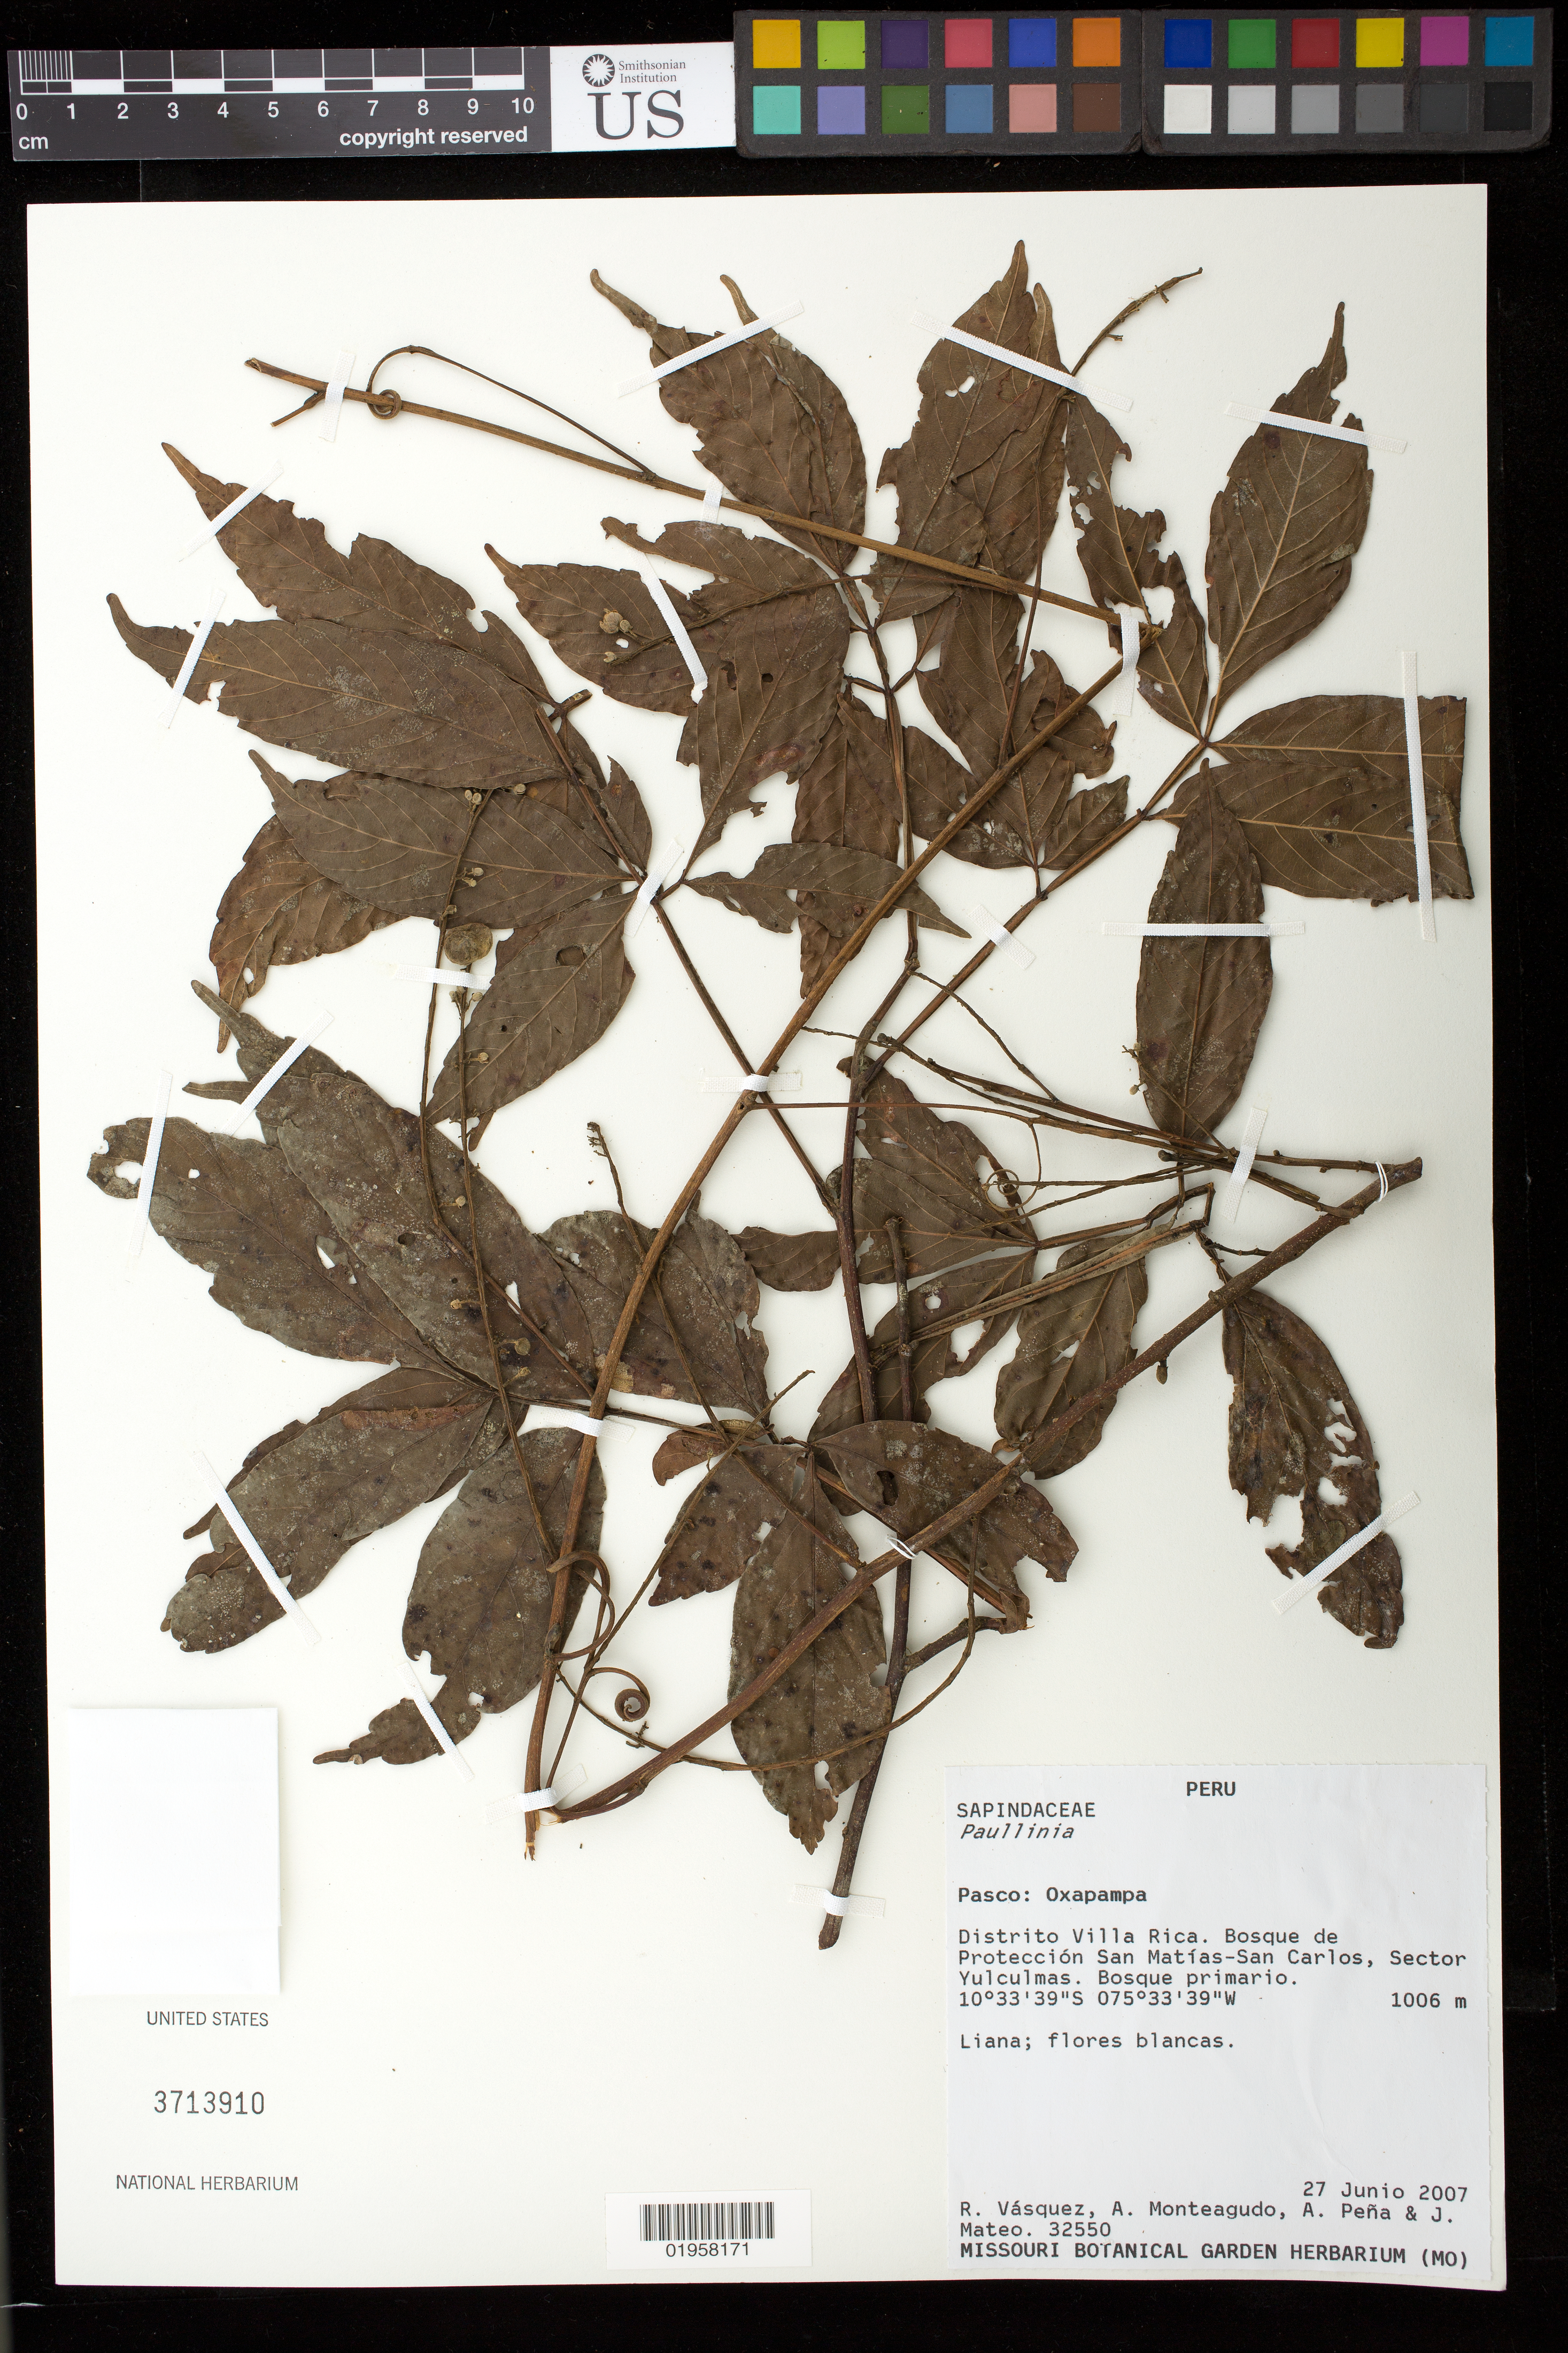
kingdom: Plantae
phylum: Tracheophyta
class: Magnoliopsida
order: Sapindales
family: Sapindaceae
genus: Paullinia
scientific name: Paullinia sp.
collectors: R. Vásquez M., A. Monteagudo, A. Pena & J. Mateo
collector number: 32550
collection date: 2007-06-27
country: Peru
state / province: Pasco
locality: Oxapampa. Distrito Villa Rica. Protección San Matías-San Carlos, Sector Yulculmas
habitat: Bosque primario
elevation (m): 1006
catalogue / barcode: US 3713910